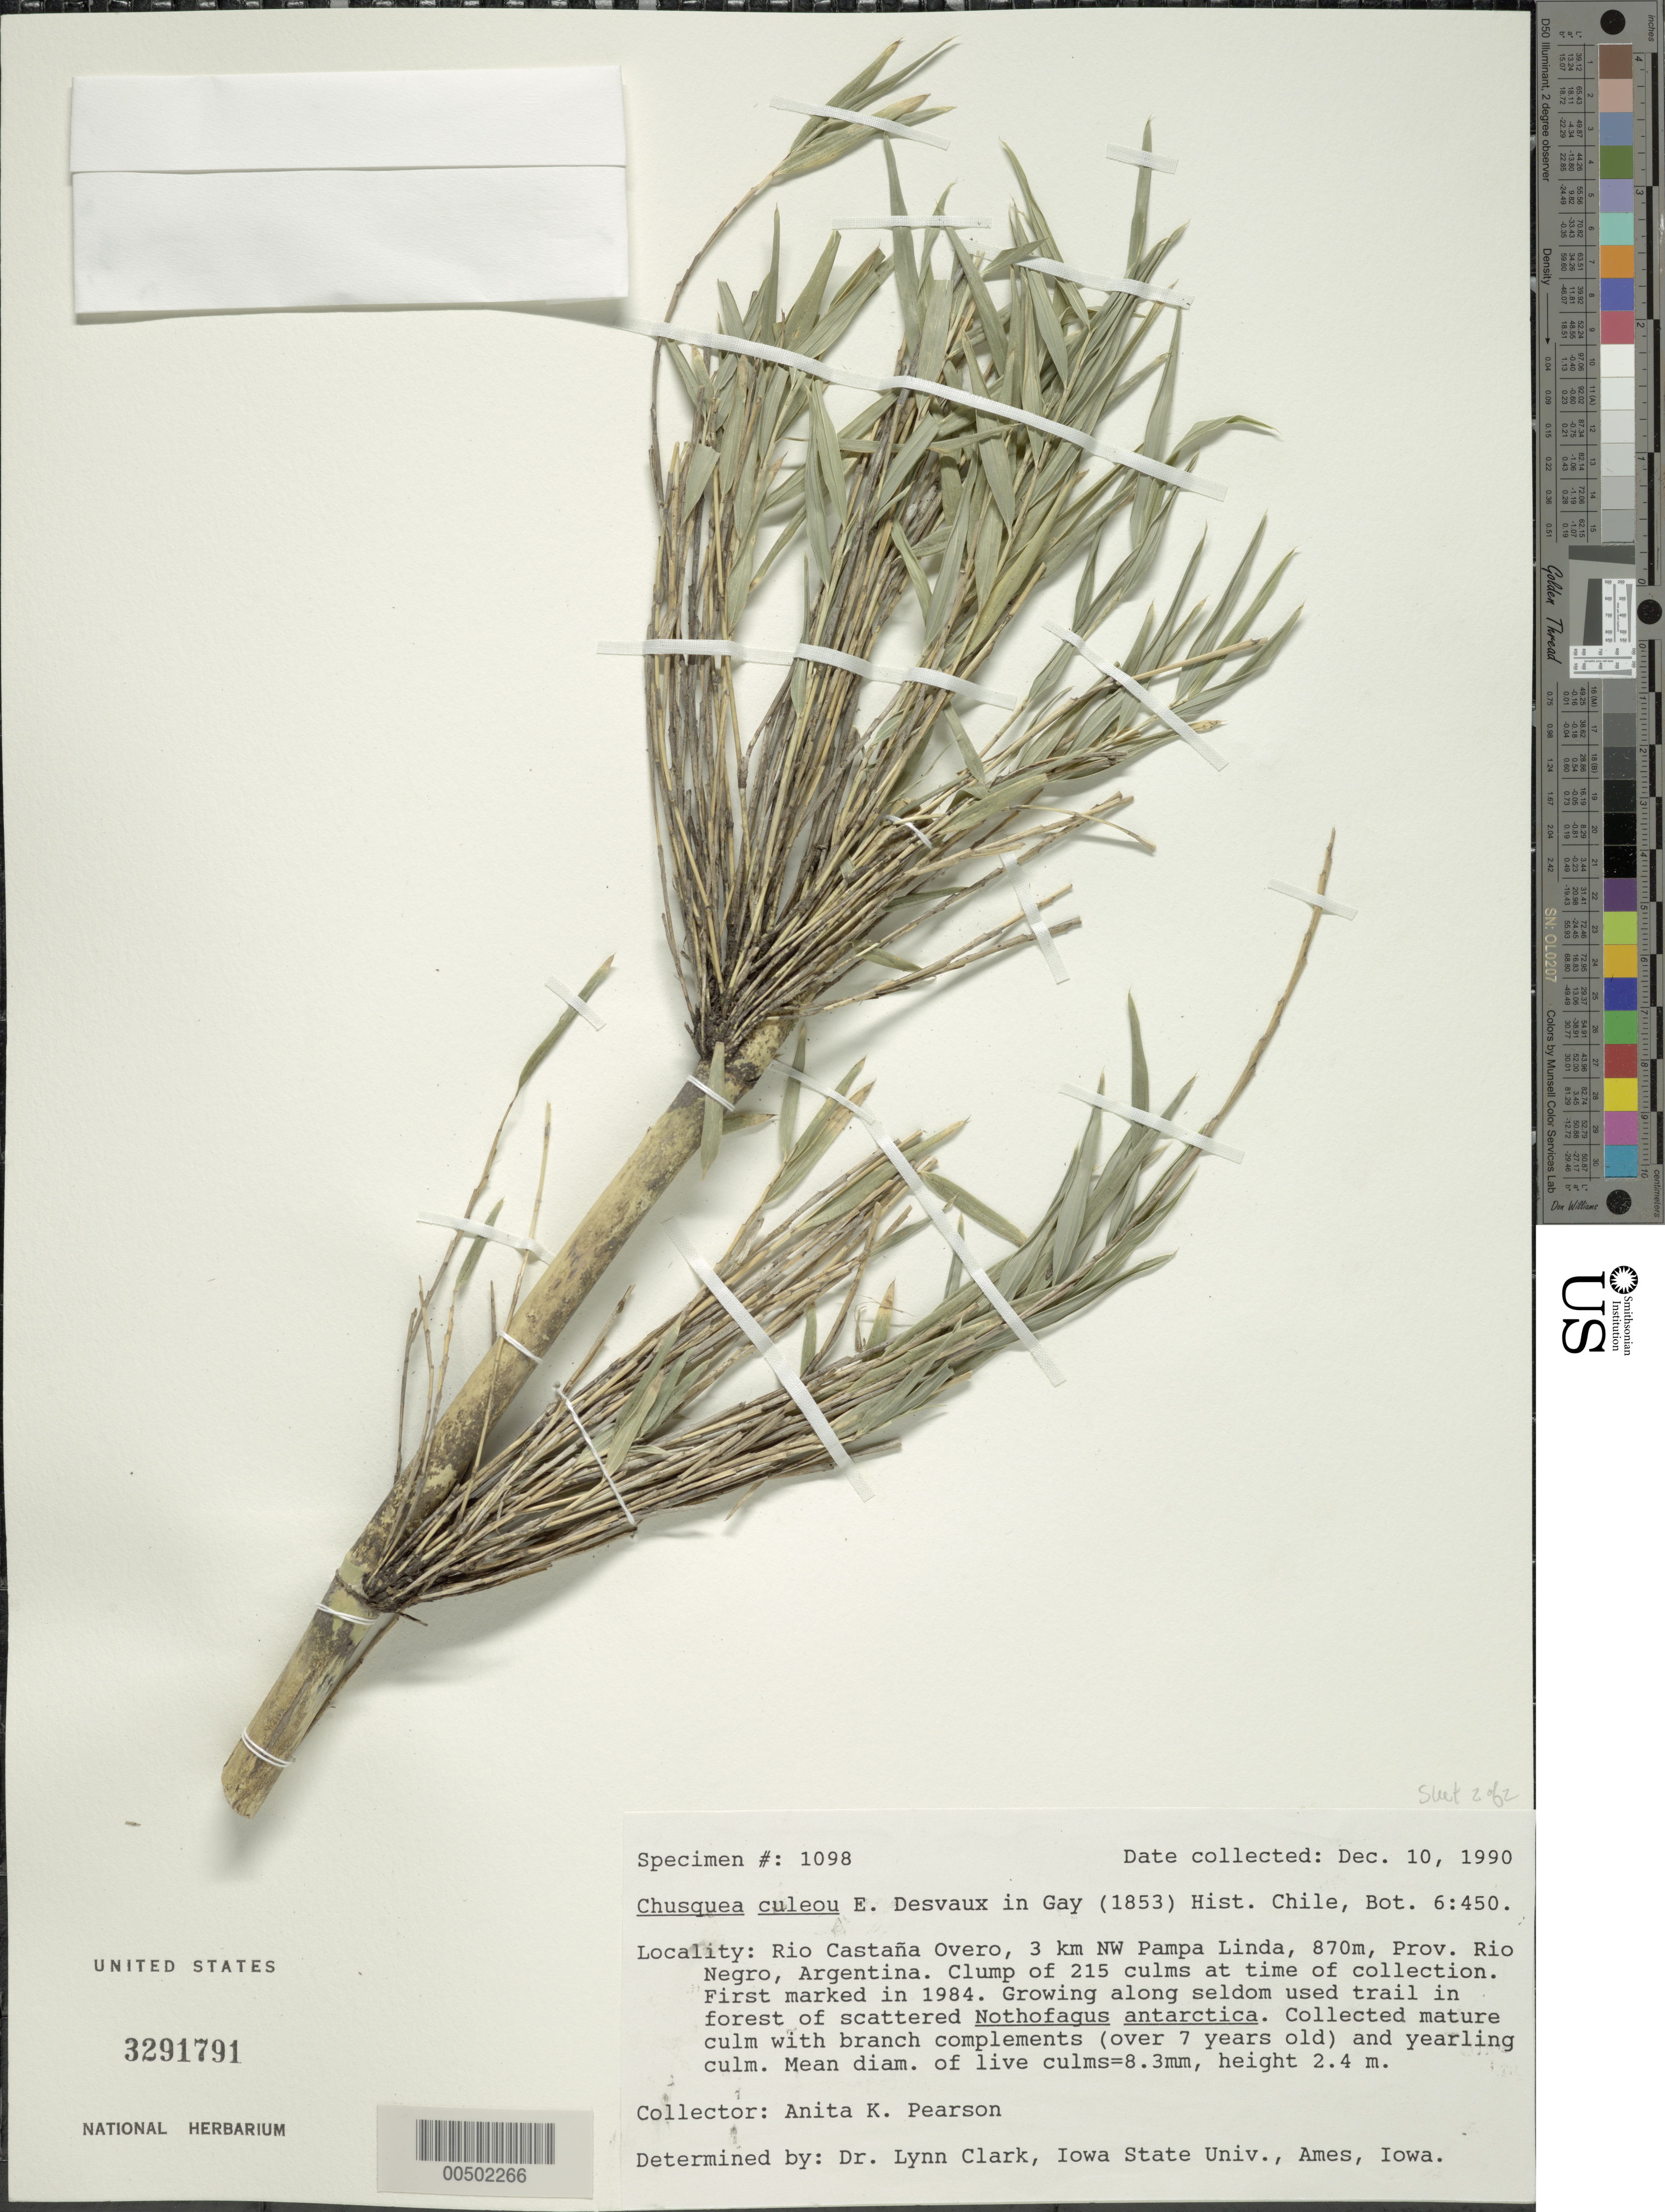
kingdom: Plantae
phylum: Tracheophyta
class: Liliopsida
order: Poales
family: Poaceae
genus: Chusquea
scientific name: Chusquea culeou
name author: É. Desv.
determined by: Clark, Lynn G., (ISC), Iowa State University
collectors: A. K. Pearson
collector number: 1098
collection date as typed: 10 Dec 1990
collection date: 1990-12-10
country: Argentina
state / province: Río Negro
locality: Rio Castana Overo, 3 km NW Pampa Linda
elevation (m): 870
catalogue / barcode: US 3291791